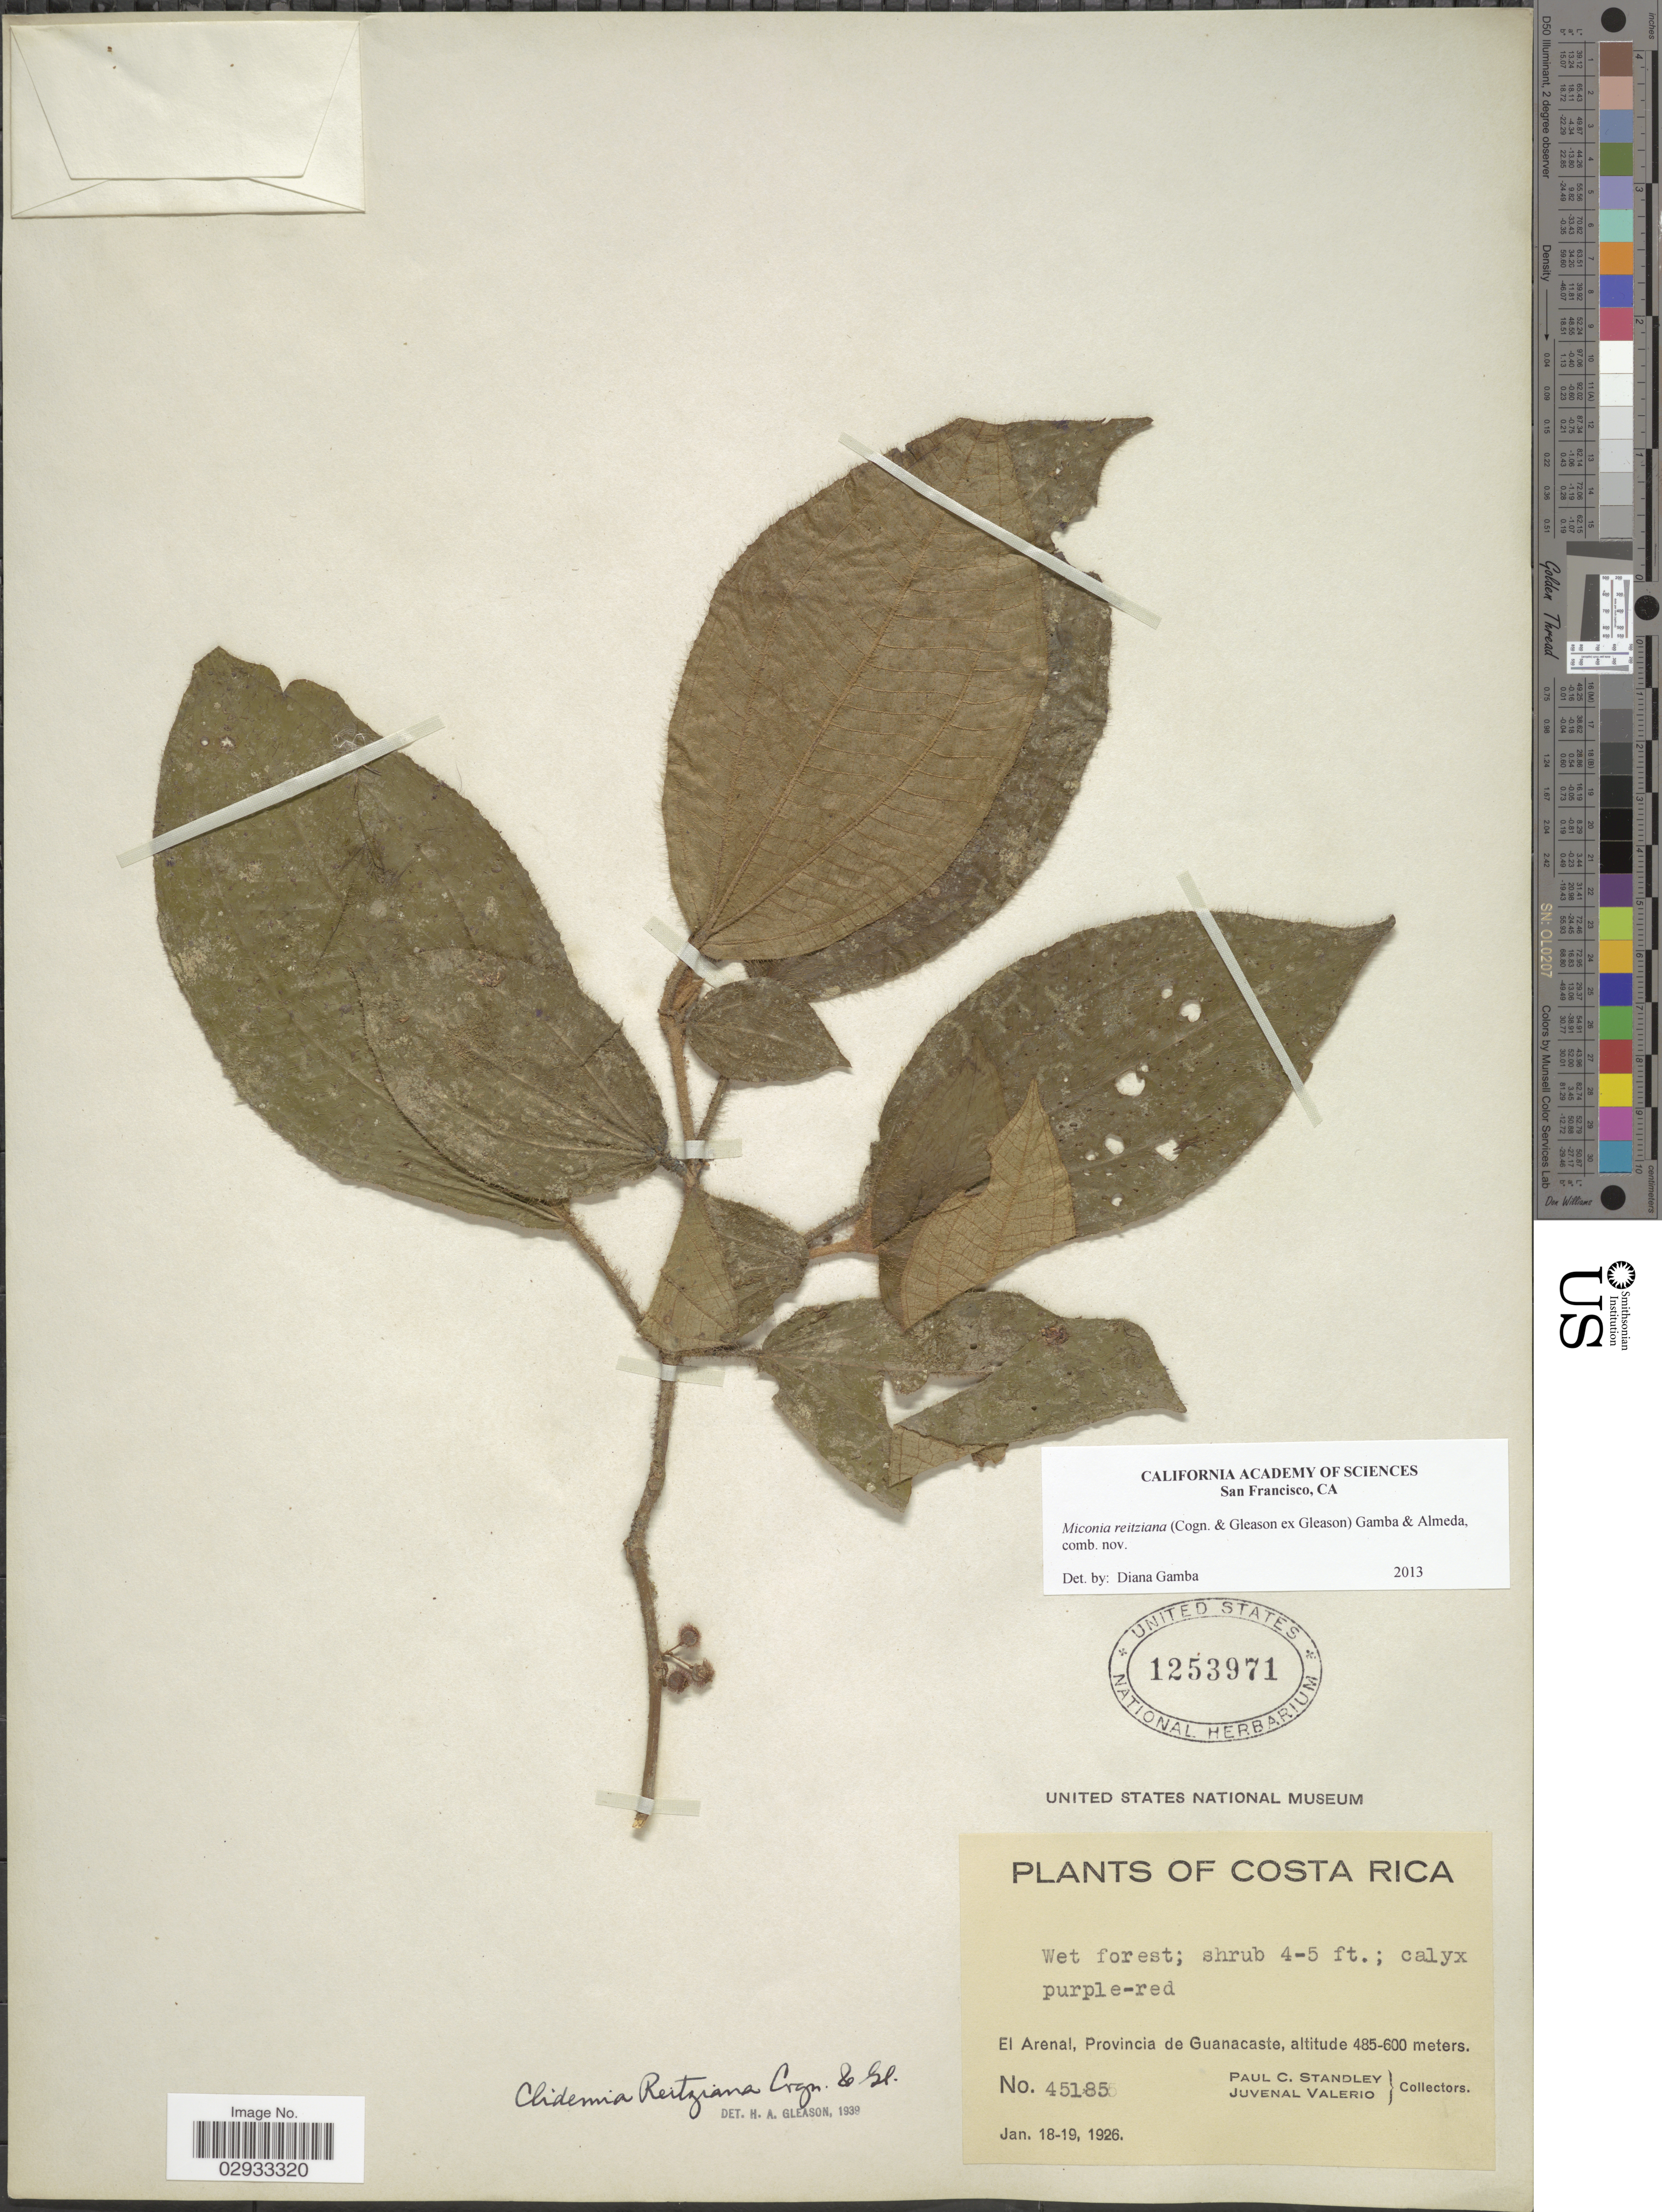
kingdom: Plantae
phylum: Tracheophyta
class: Magnoliopsida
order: Myrtales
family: Melastomataceae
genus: Miconia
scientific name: Miconia reitziana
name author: (Cogn. & Gleason) Gamba & Almeda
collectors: P. C. Standley & J. Valerio R.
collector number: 45185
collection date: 1926-01-18/1926-01-19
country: Costa Rica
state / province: Guanacaste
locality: El Arenal.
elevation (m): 485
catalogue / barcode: US 1253971